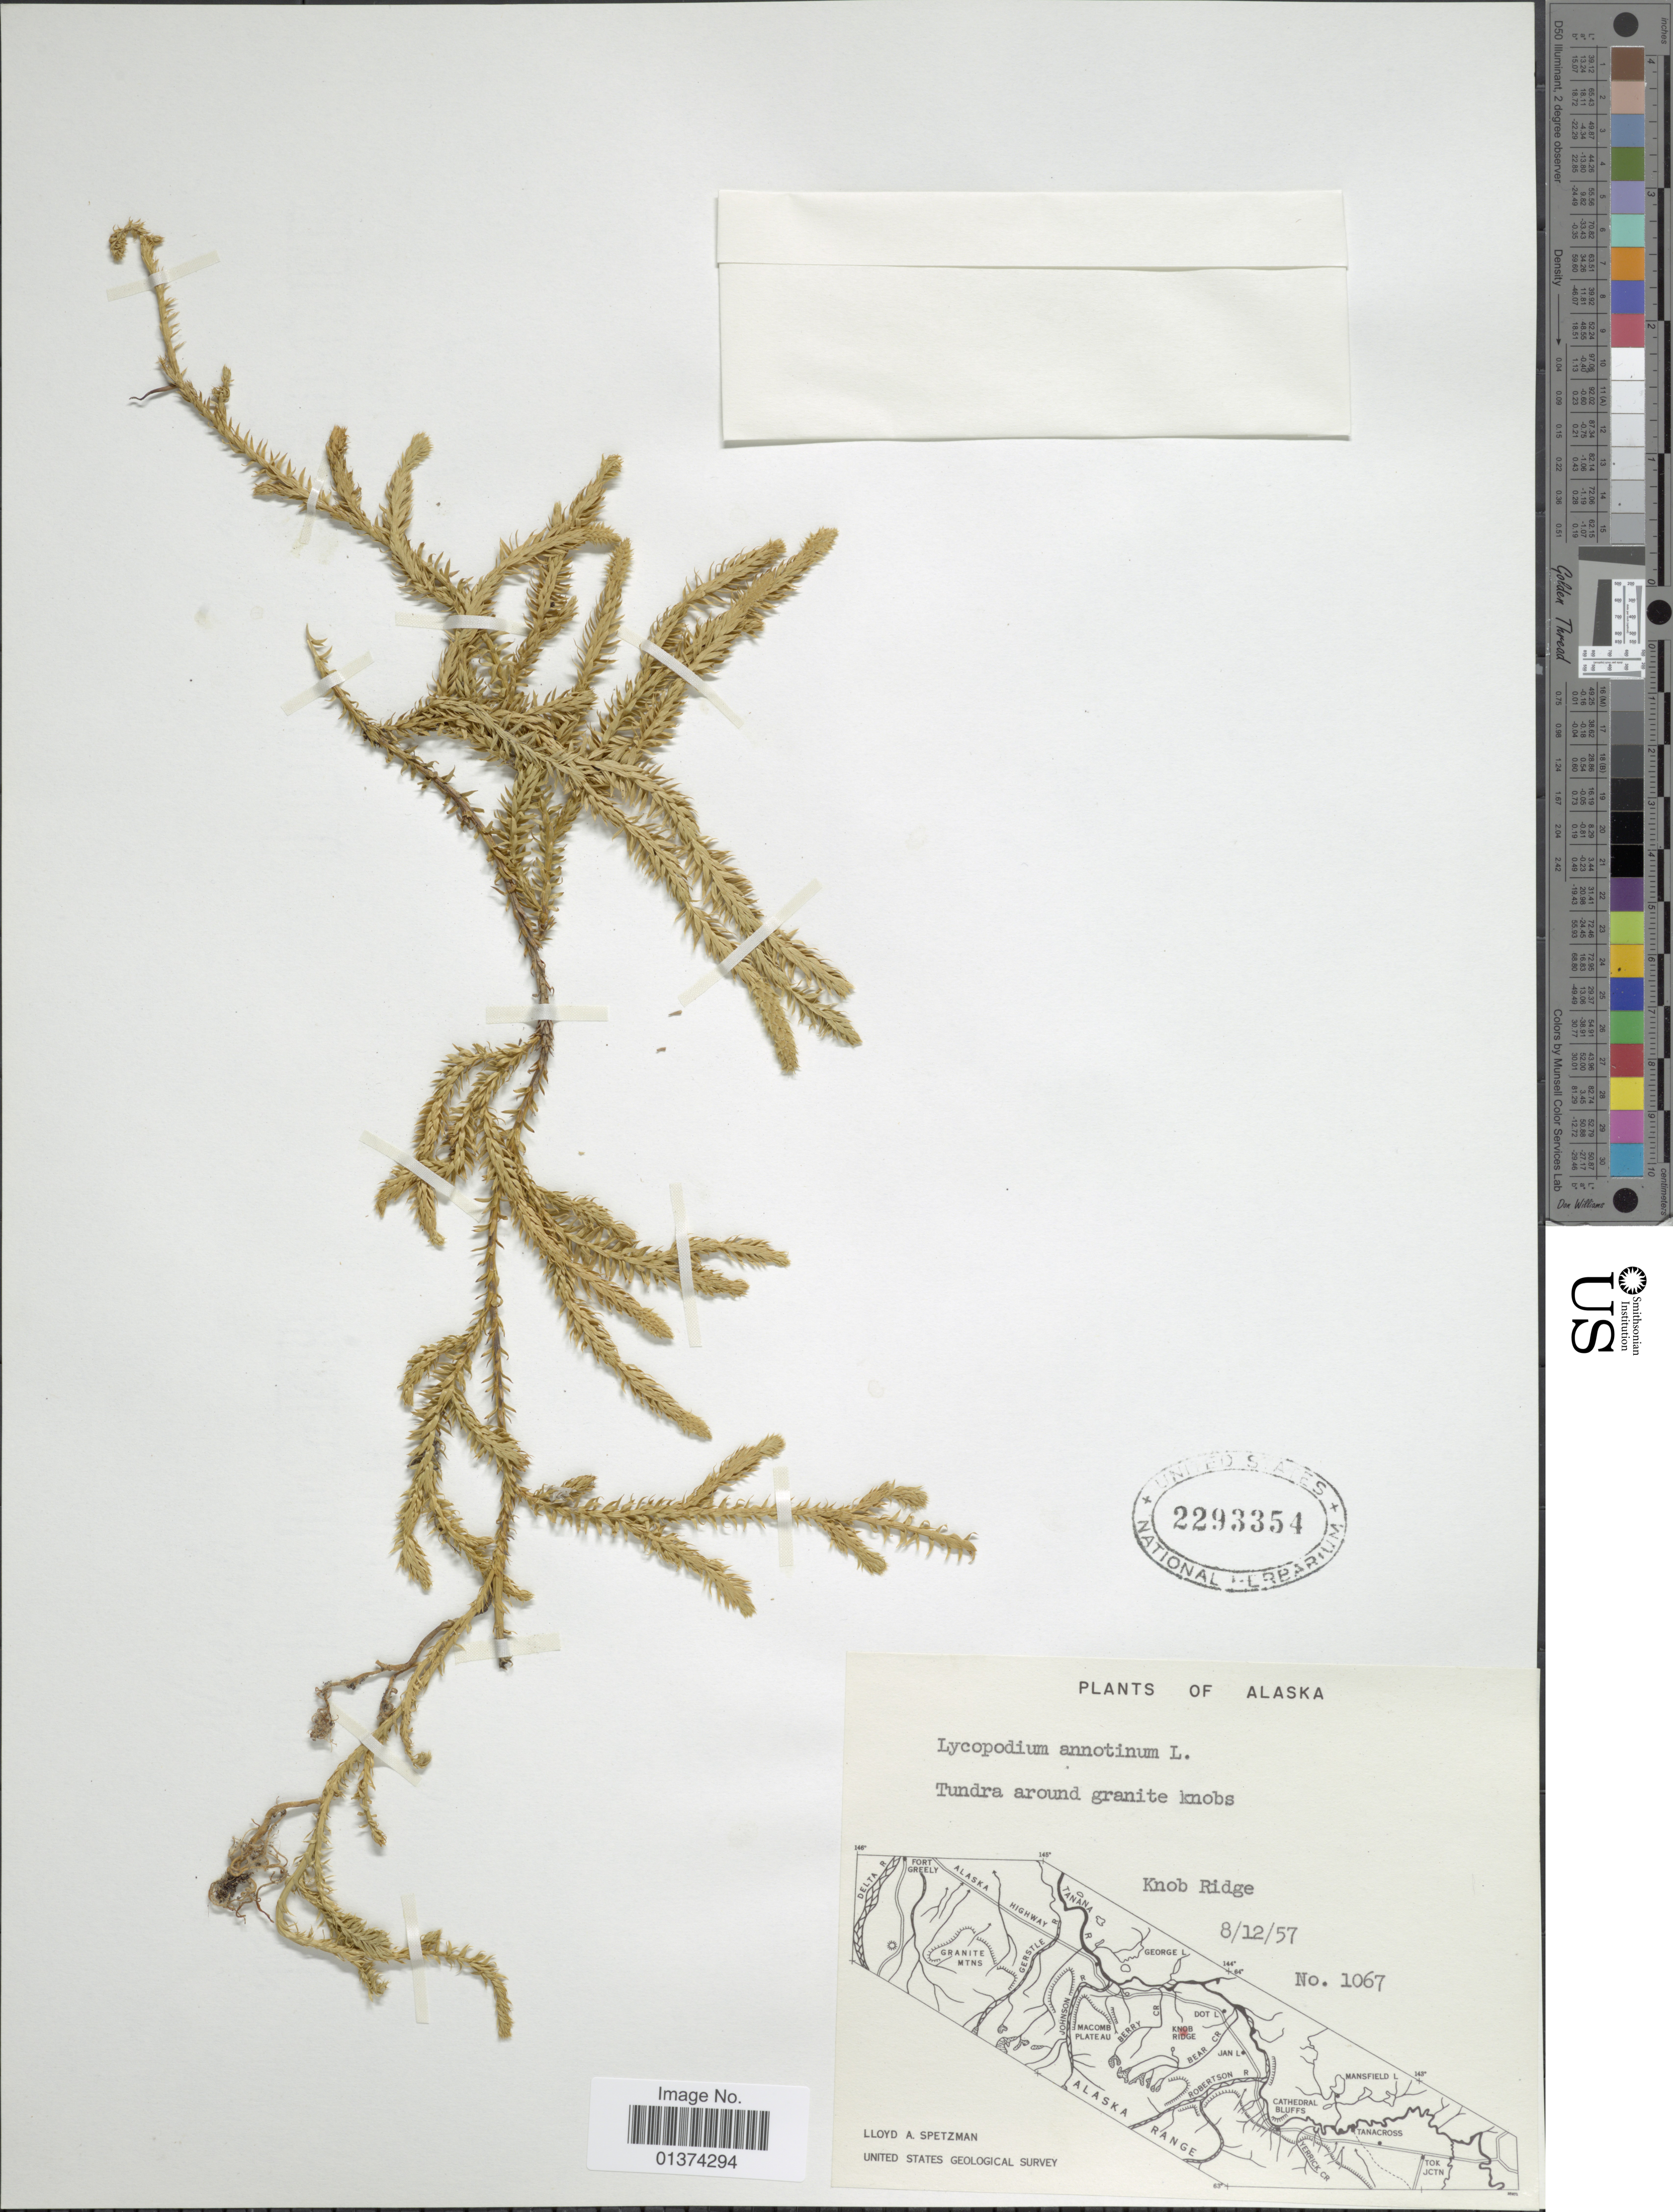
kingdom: Plantae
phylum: Tracheophyta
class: Lycopodiopsida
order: Lycopodiales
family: Lycopodiaceae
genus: Spinulum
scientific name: Spinulum annotinum subsp. annotinum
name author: (L.) A. Haines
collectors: L. Spetzman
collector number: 1067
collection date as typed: Transcribed d/m/y: 8/12/57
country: United States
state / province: Alaska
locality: Tundra around granite knobs, Knob Ridge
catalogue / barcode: US 2293354